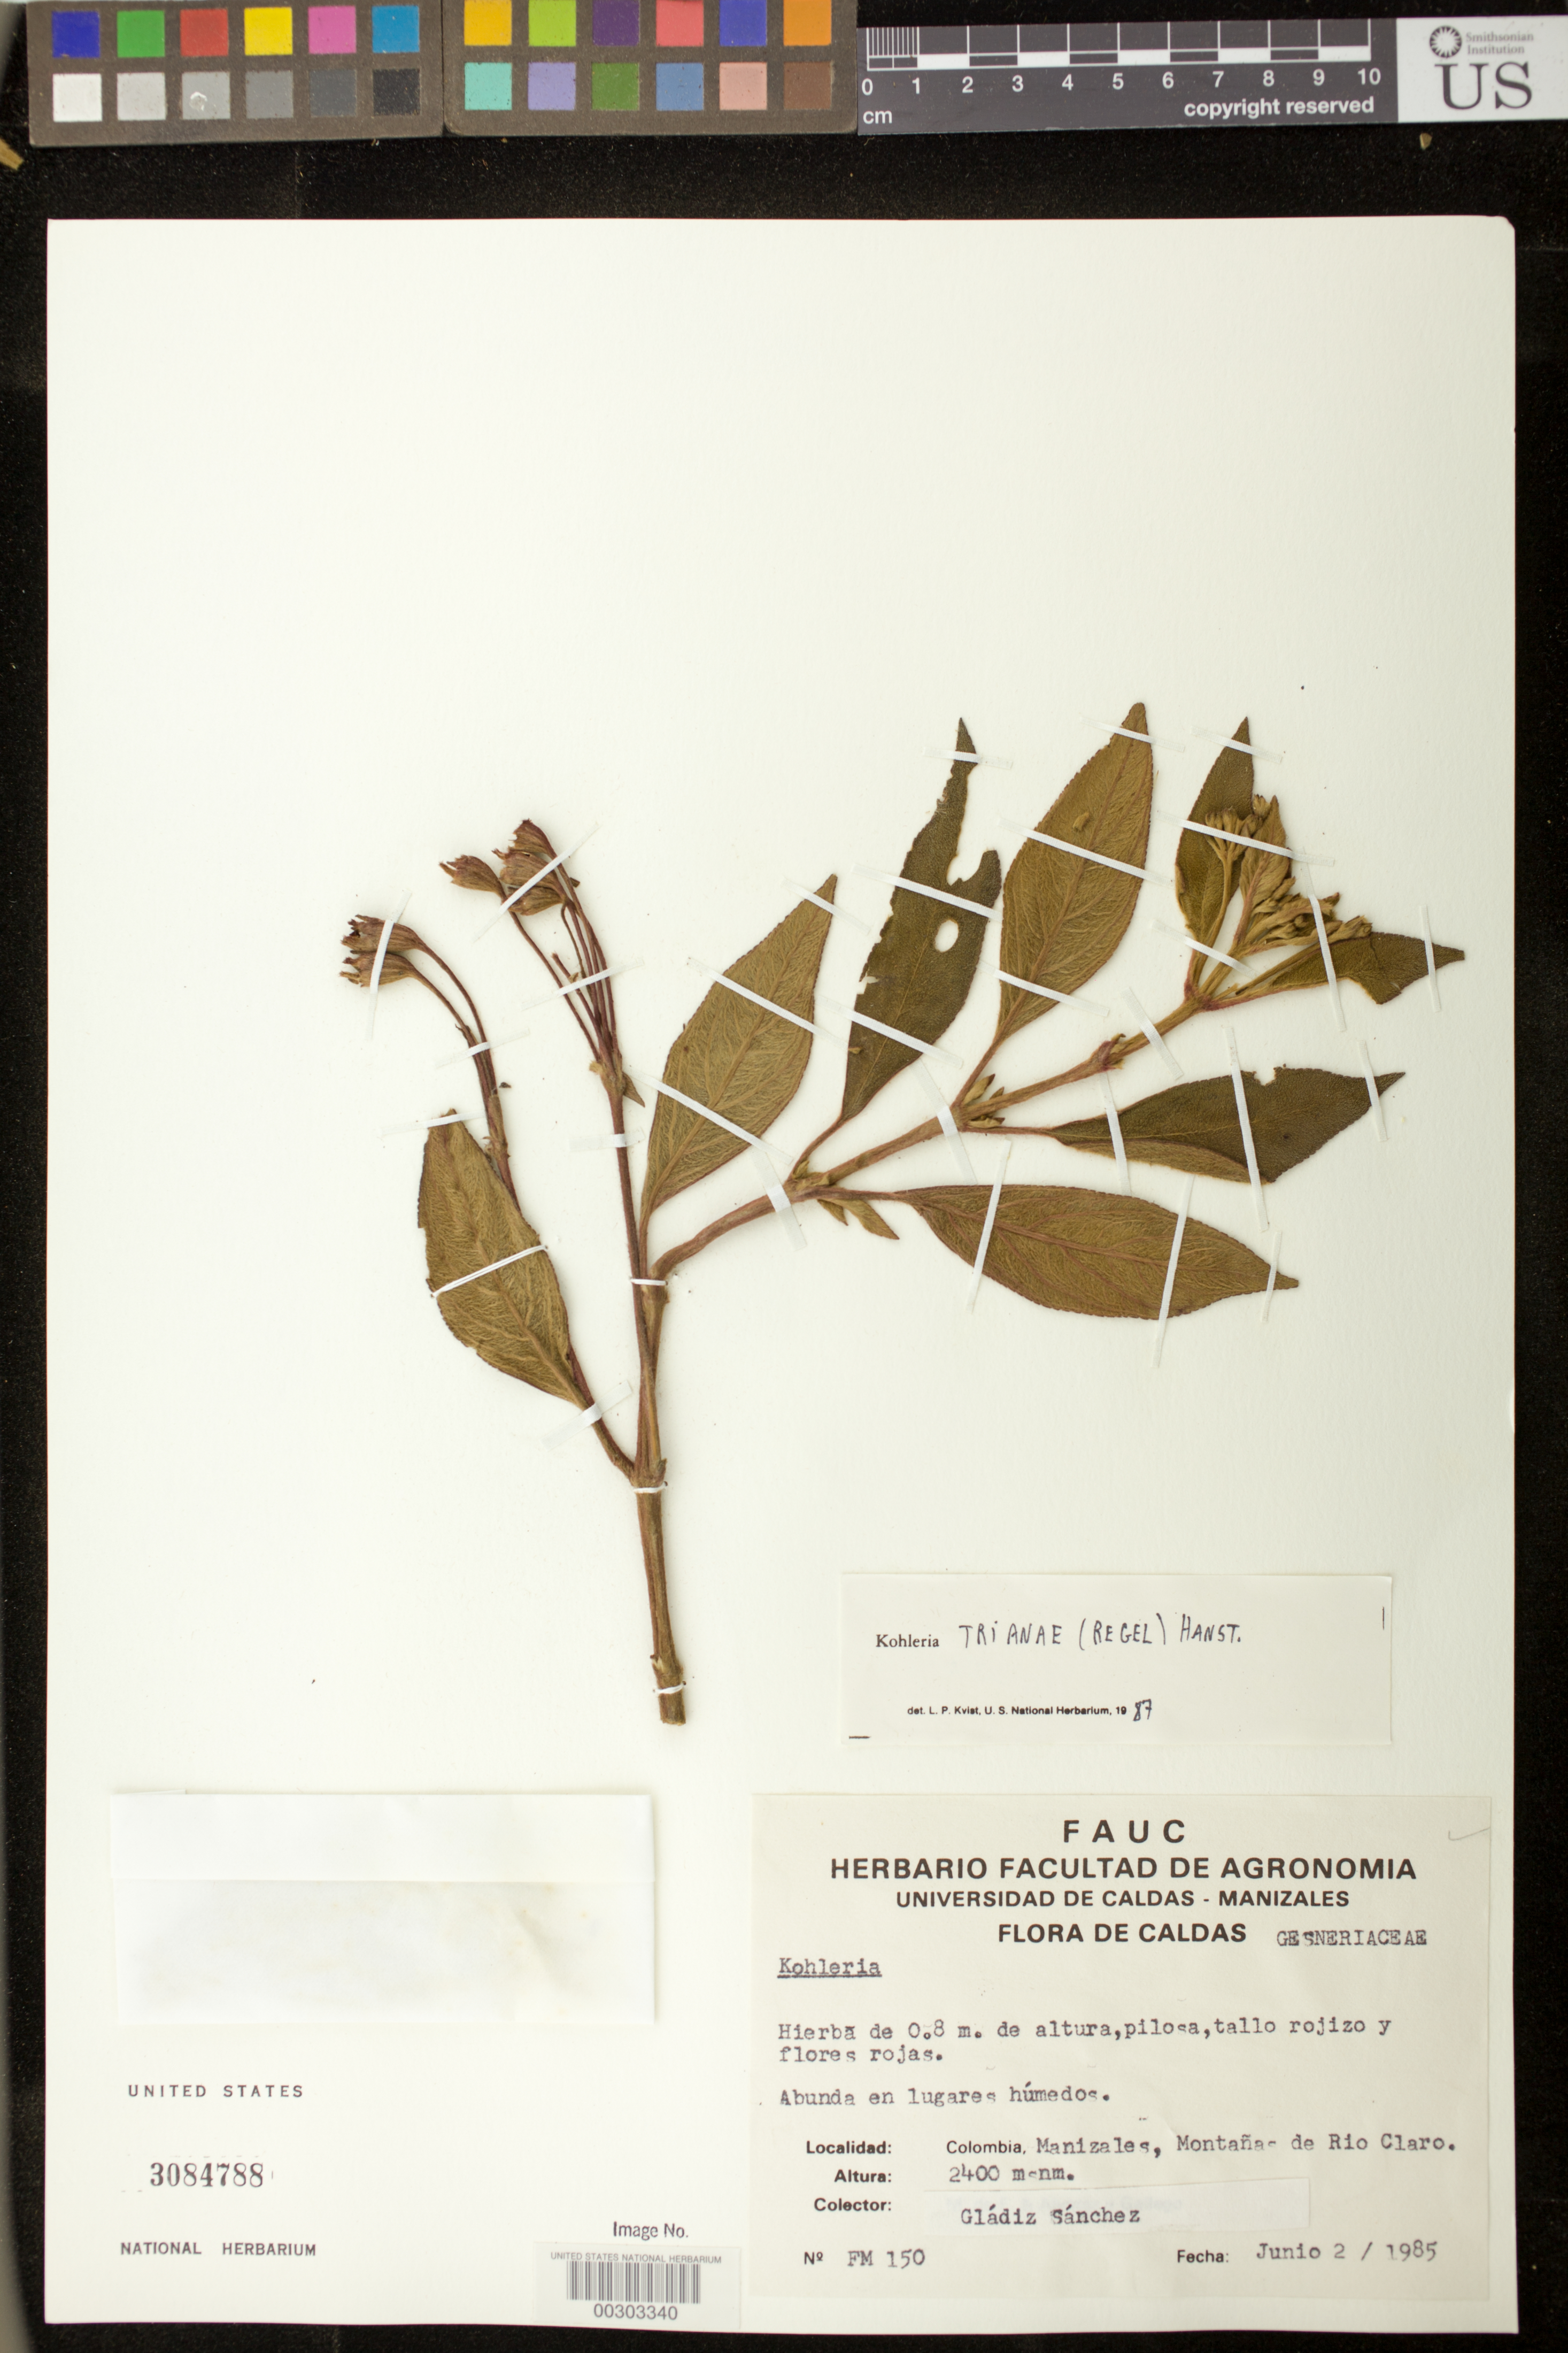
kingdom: Plantae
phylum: Tracheophyta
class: Magnoliopsida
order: Lamiales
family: Gesneriaceae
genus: Kohleria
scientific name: Kohleria trianae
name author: (Regel) Hanst.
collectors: G. Sanchez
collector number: FM 150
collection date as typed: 02 Jun 1985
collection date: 1985-06-02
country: Colombia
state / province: Caldas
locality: Manizales, Montanas de Rio Claro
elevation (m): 2400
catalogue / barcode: US 3084788